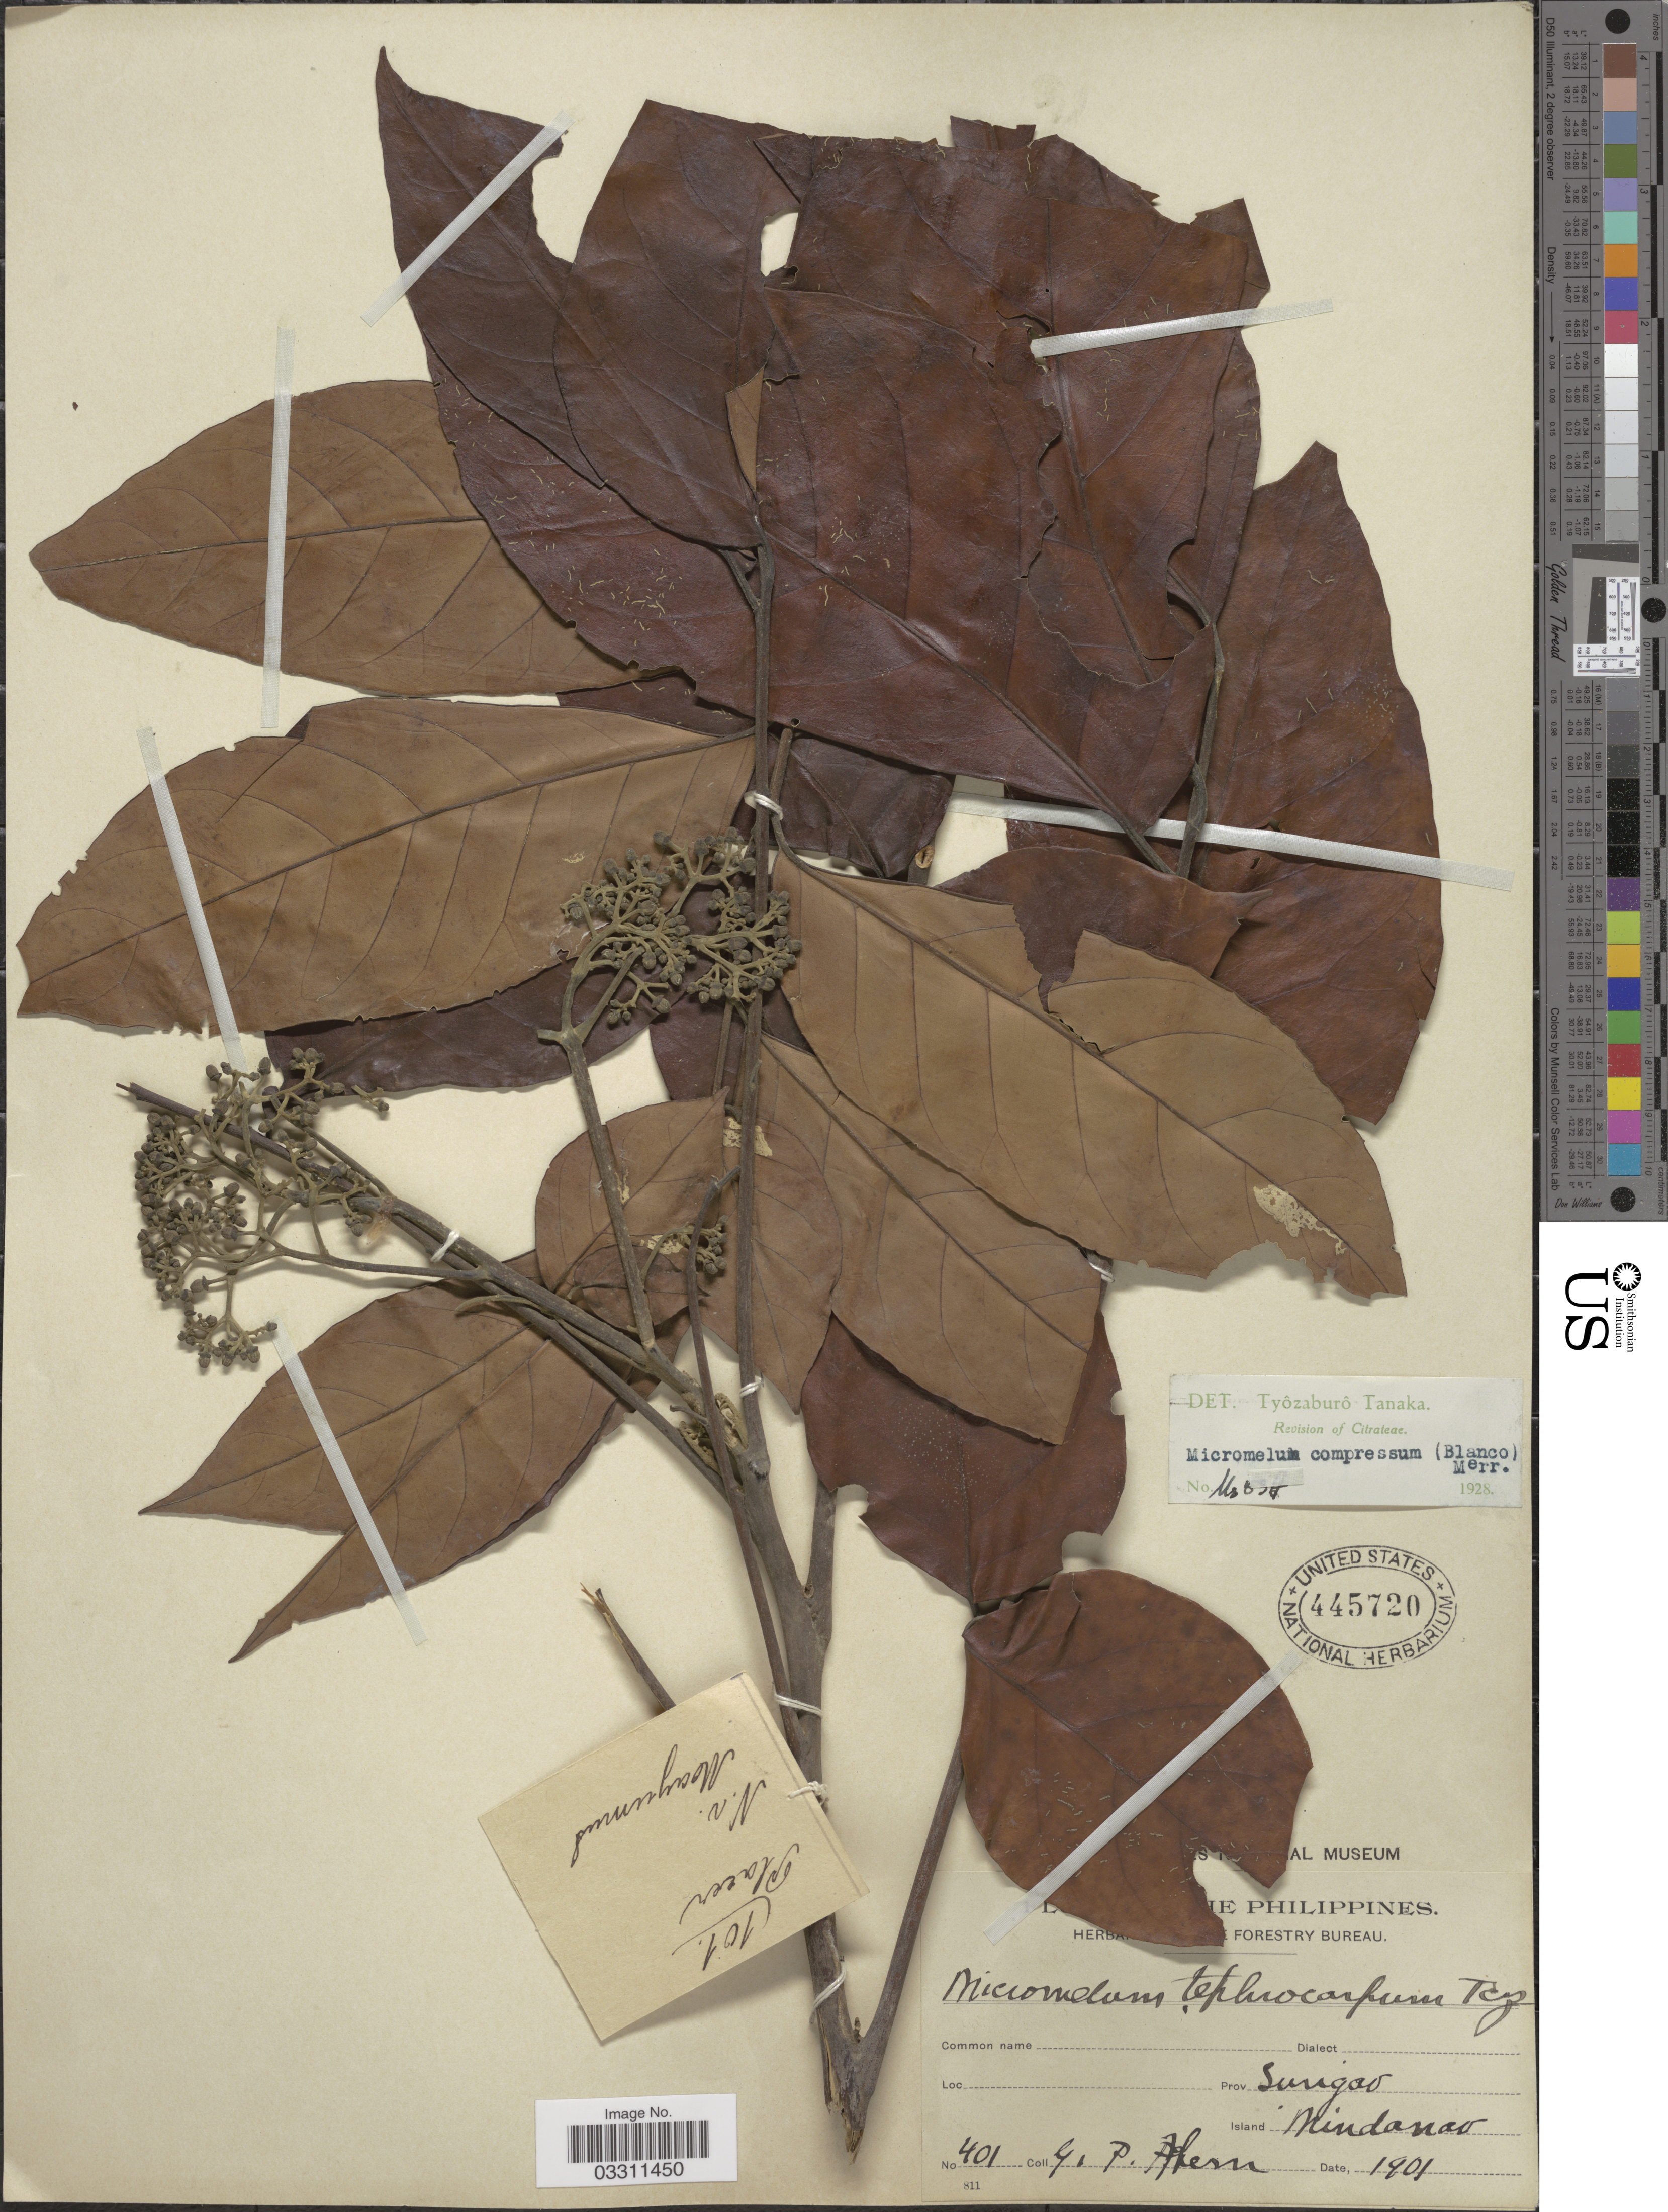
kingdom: Plantae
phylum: Tracheophyta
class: Magnoliopsida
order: Sapindales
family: Rutaceae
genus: Micromelum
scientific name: Micromelum compressum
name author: (Blanco) Merr.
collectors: G. Ahern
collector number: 401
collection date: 1901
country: Philippines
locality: Prov. Surigao, Island Mindanao.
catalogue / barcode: US 445720